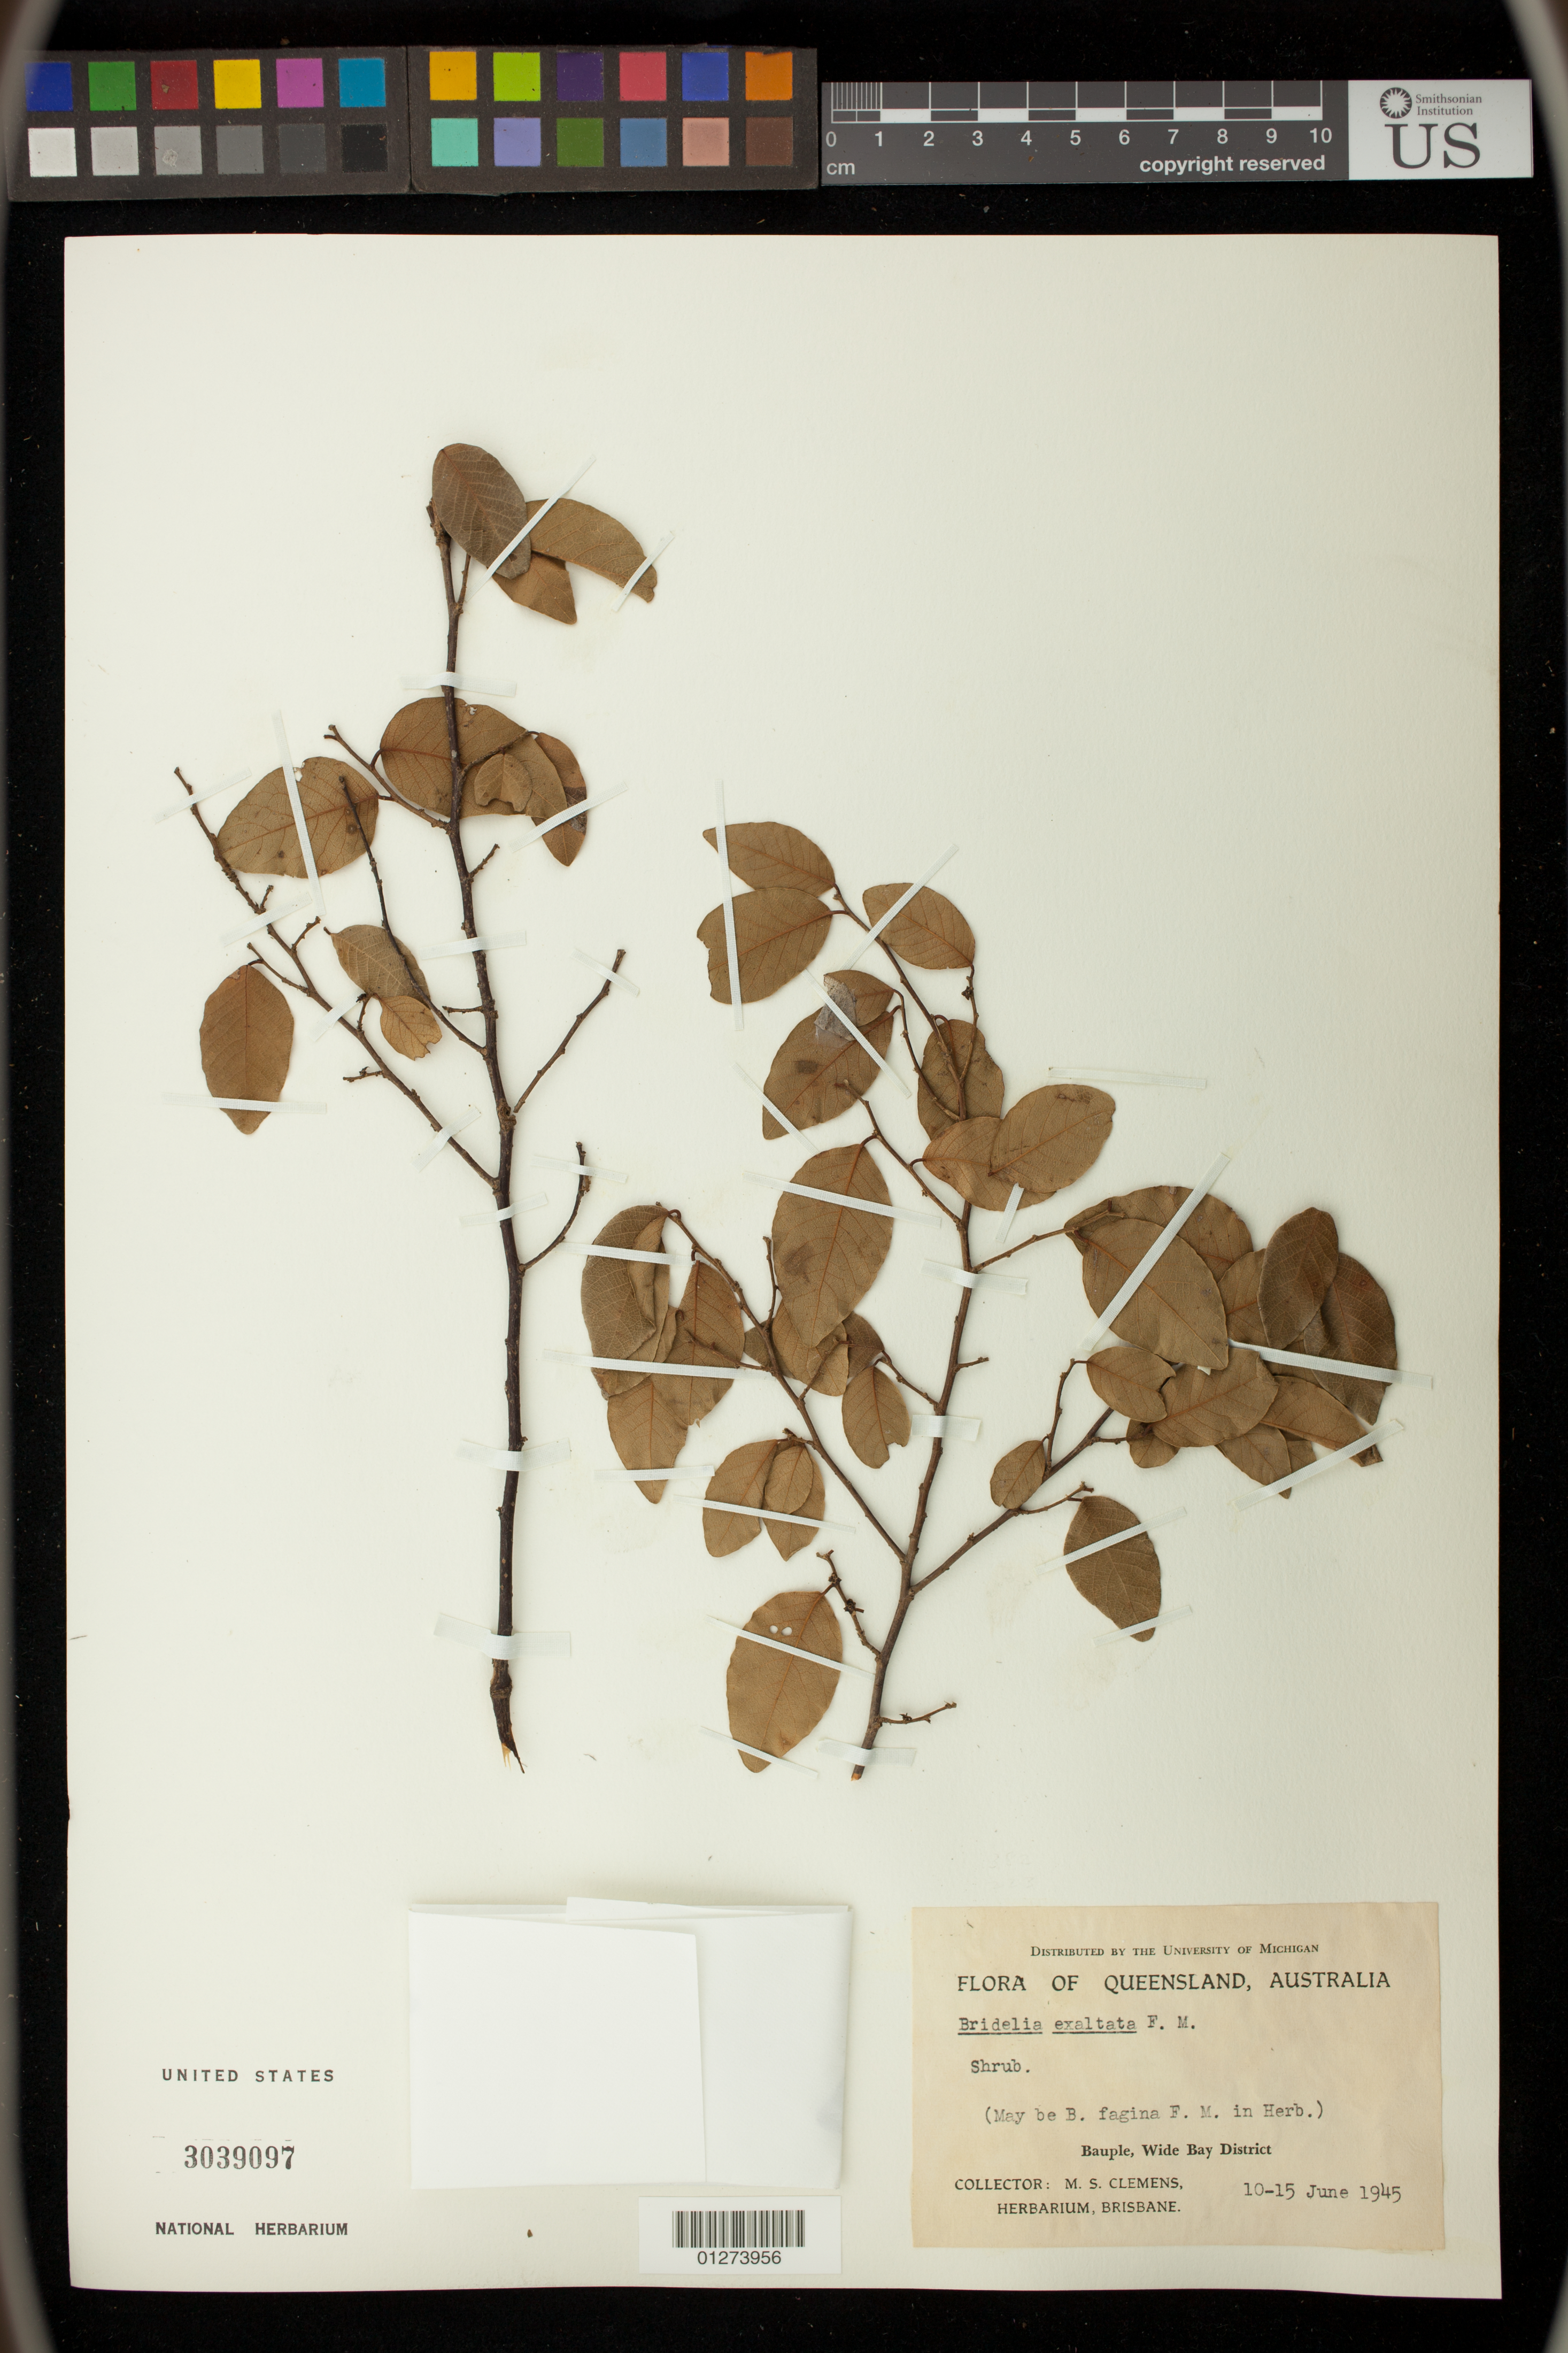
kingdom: Plantae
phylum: Tracheophyta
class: Magnoliopsida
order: Malpighiales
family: Phyllanthaceae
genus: Bridelia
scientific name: Bridelia exaltata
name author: F. Muell.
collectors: M. S. Clemens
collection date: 1945-06-10/1945-06-15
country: Australia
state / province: Queensland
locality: Bauple, Wide Bay District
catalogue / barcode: US 3039097